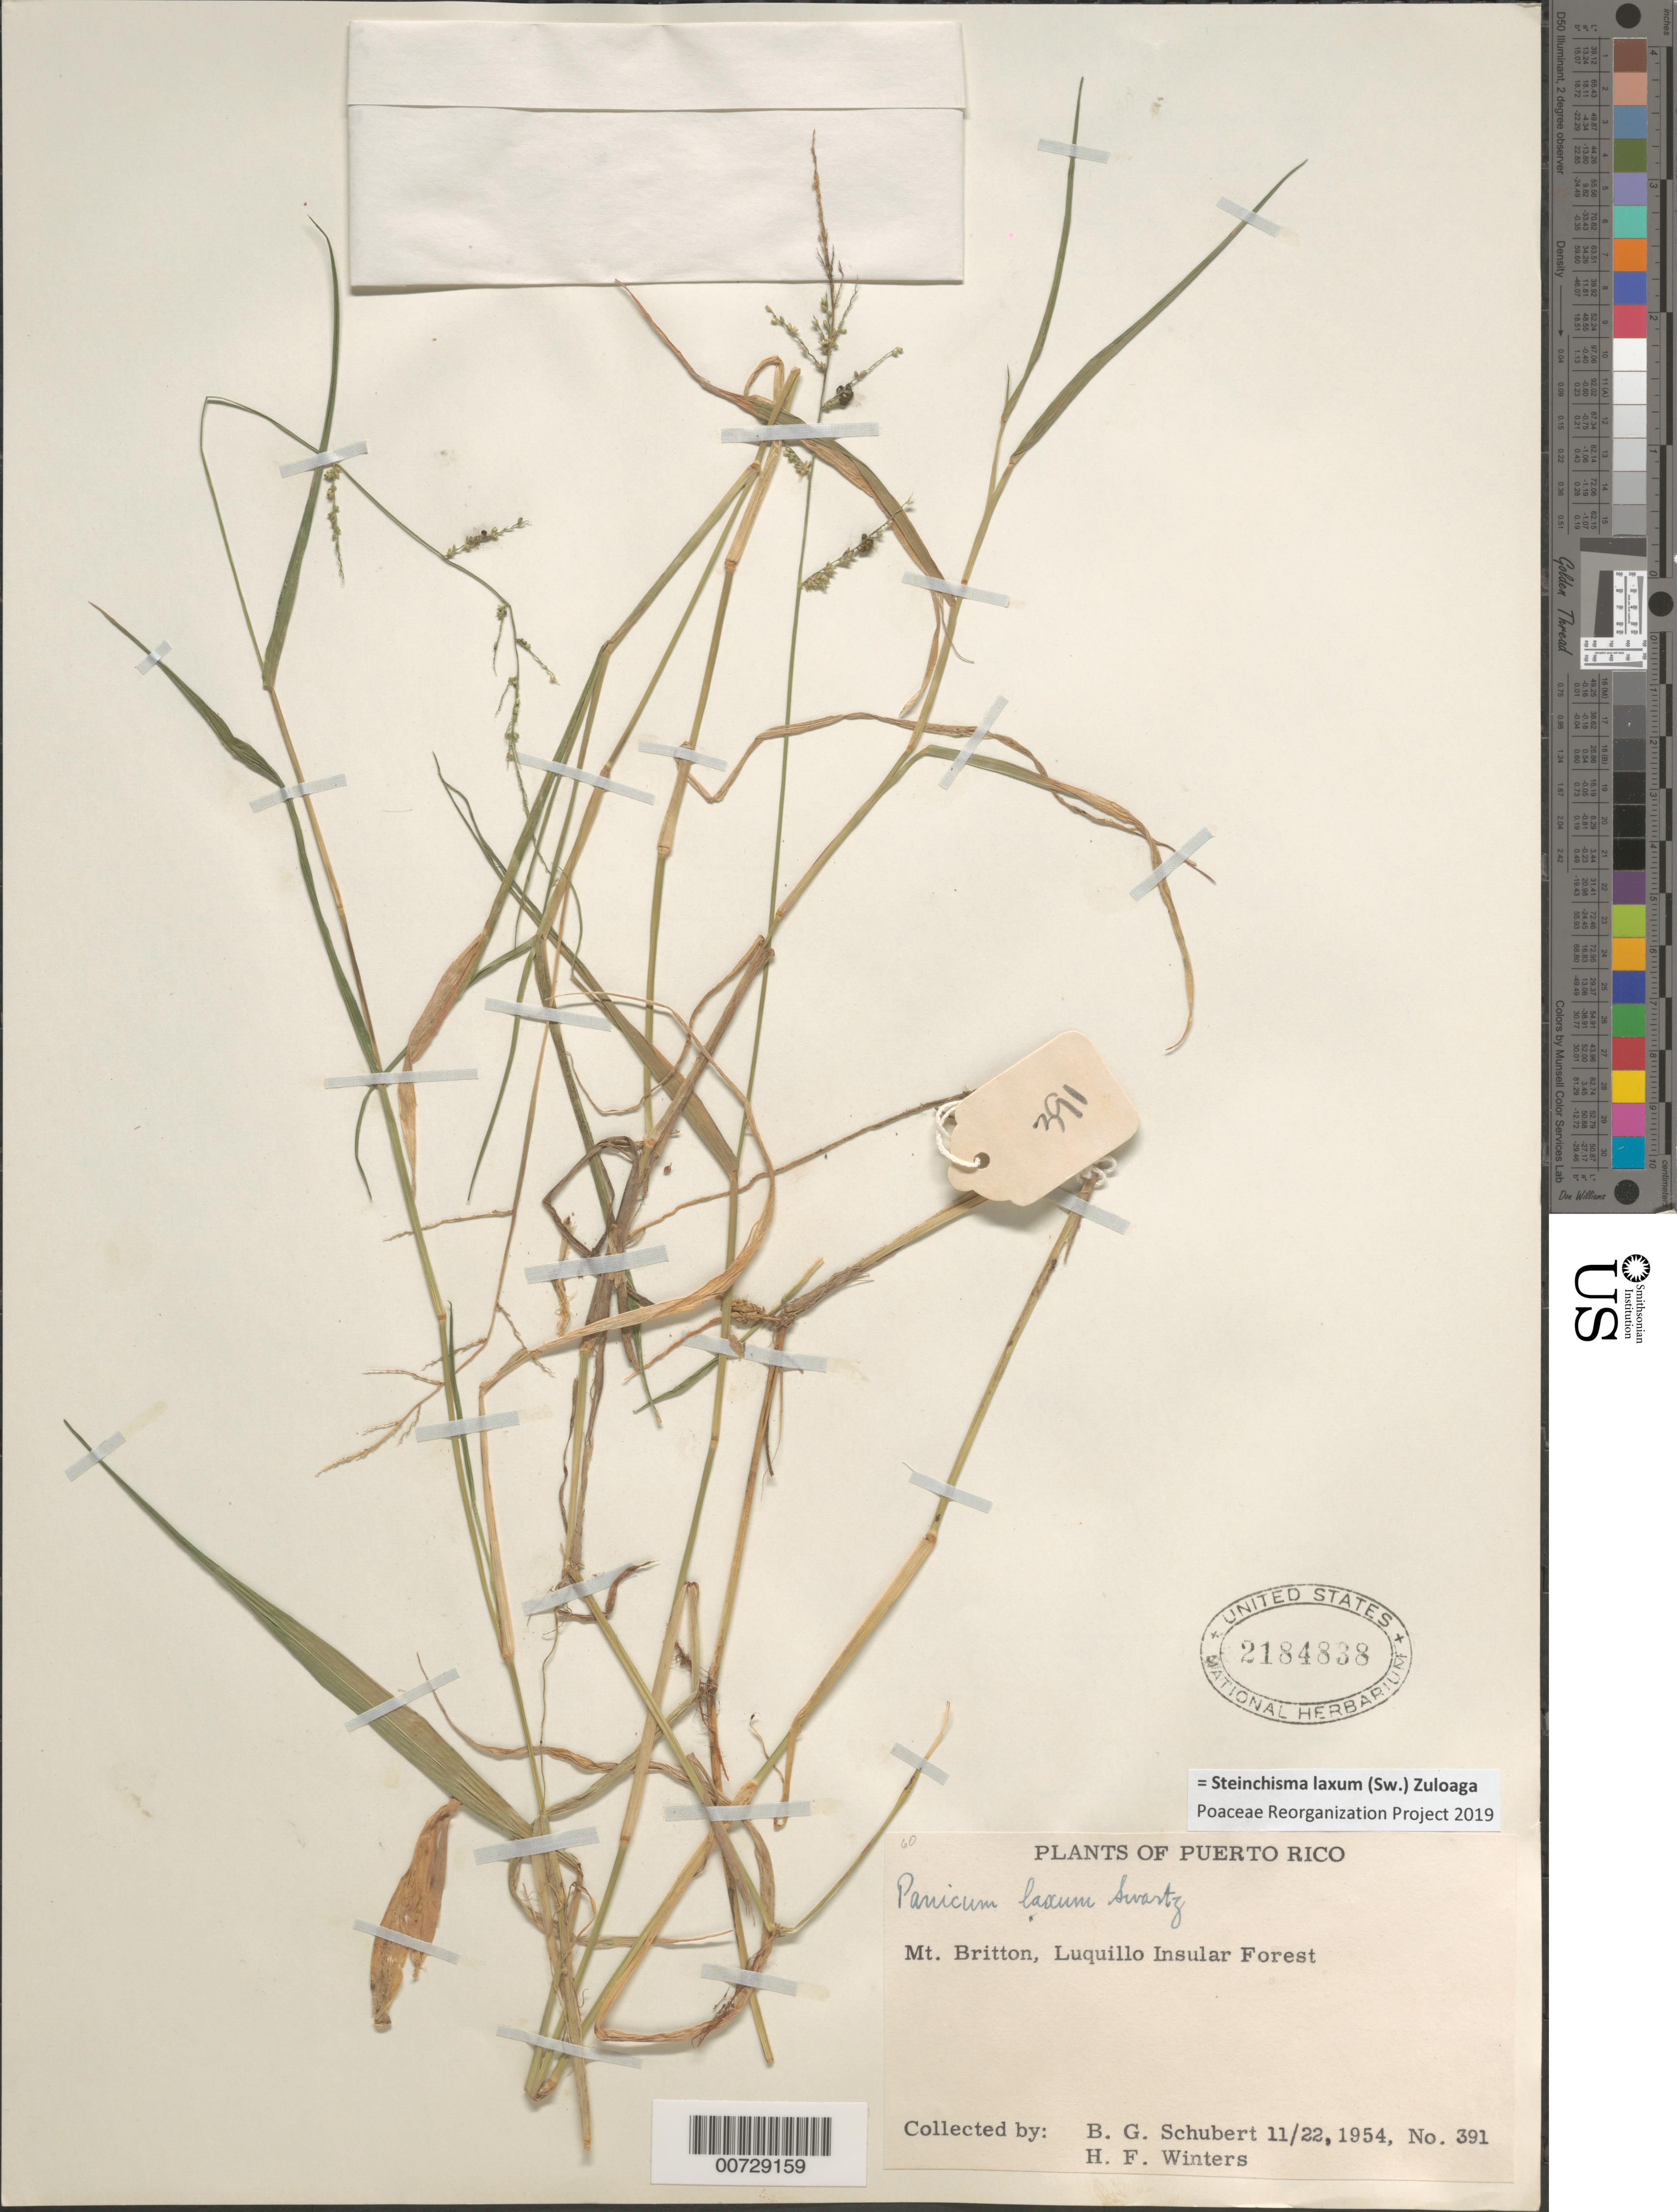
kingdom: Plantae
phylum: Tracheophyta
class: Liliopsida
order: Poales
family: Poaceae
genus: Steinchisma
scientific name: Steinchisma laxum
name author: (Sw.) Zuloaga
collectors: B. Schubert & H. Winters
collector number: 391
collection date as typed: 22 Nov 1954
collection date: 1954-11-22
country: Puerto Rico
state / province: Luquillo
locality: Mt. Britton, Luquillo Insular Forest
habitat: Insular forest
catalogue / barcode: US 2184838